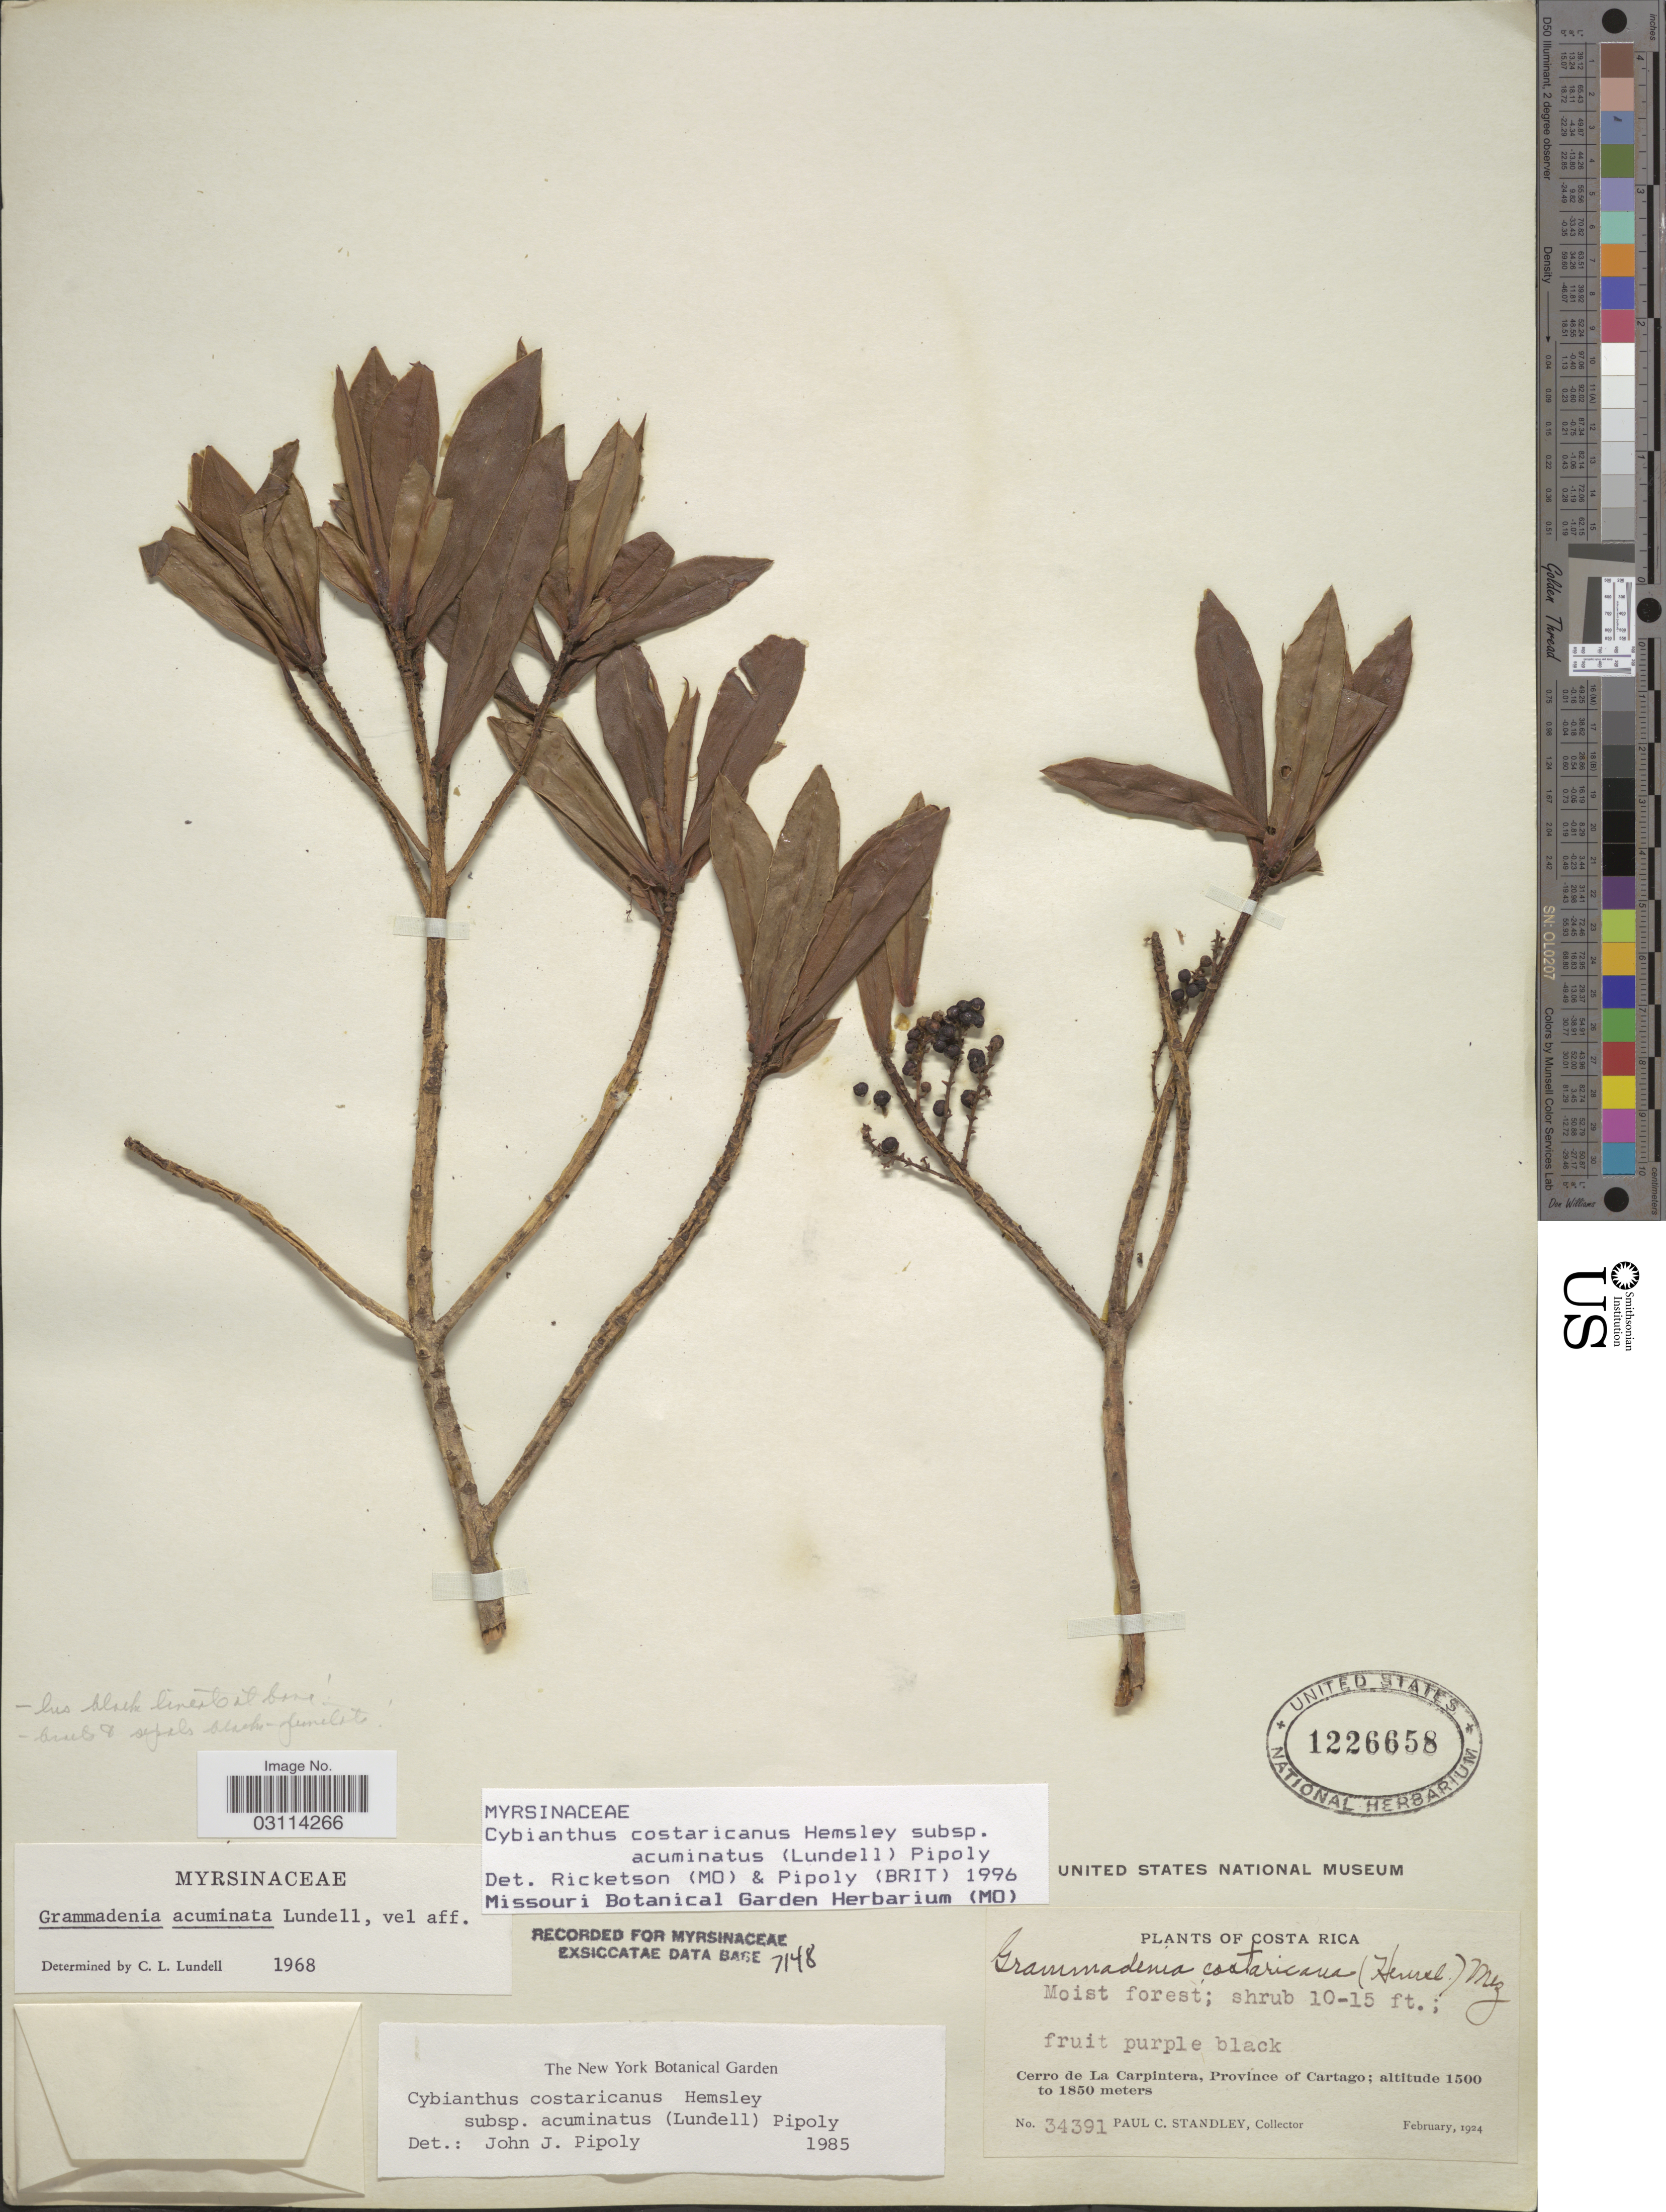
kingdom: Plantae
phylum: Tracheophyta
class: Magnoliopsida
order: Ericales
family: Primulaceae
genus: Cybianthus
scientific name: Cybianthus costaricanus subsp. acuminatus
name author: (Lundell) Pipoly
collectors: P. C. Standley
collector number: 43491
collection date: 1924-02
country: Costa Rica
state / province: Cartago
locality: Cerro de La Carpintera.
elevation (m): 1500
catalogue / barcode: US 1226658